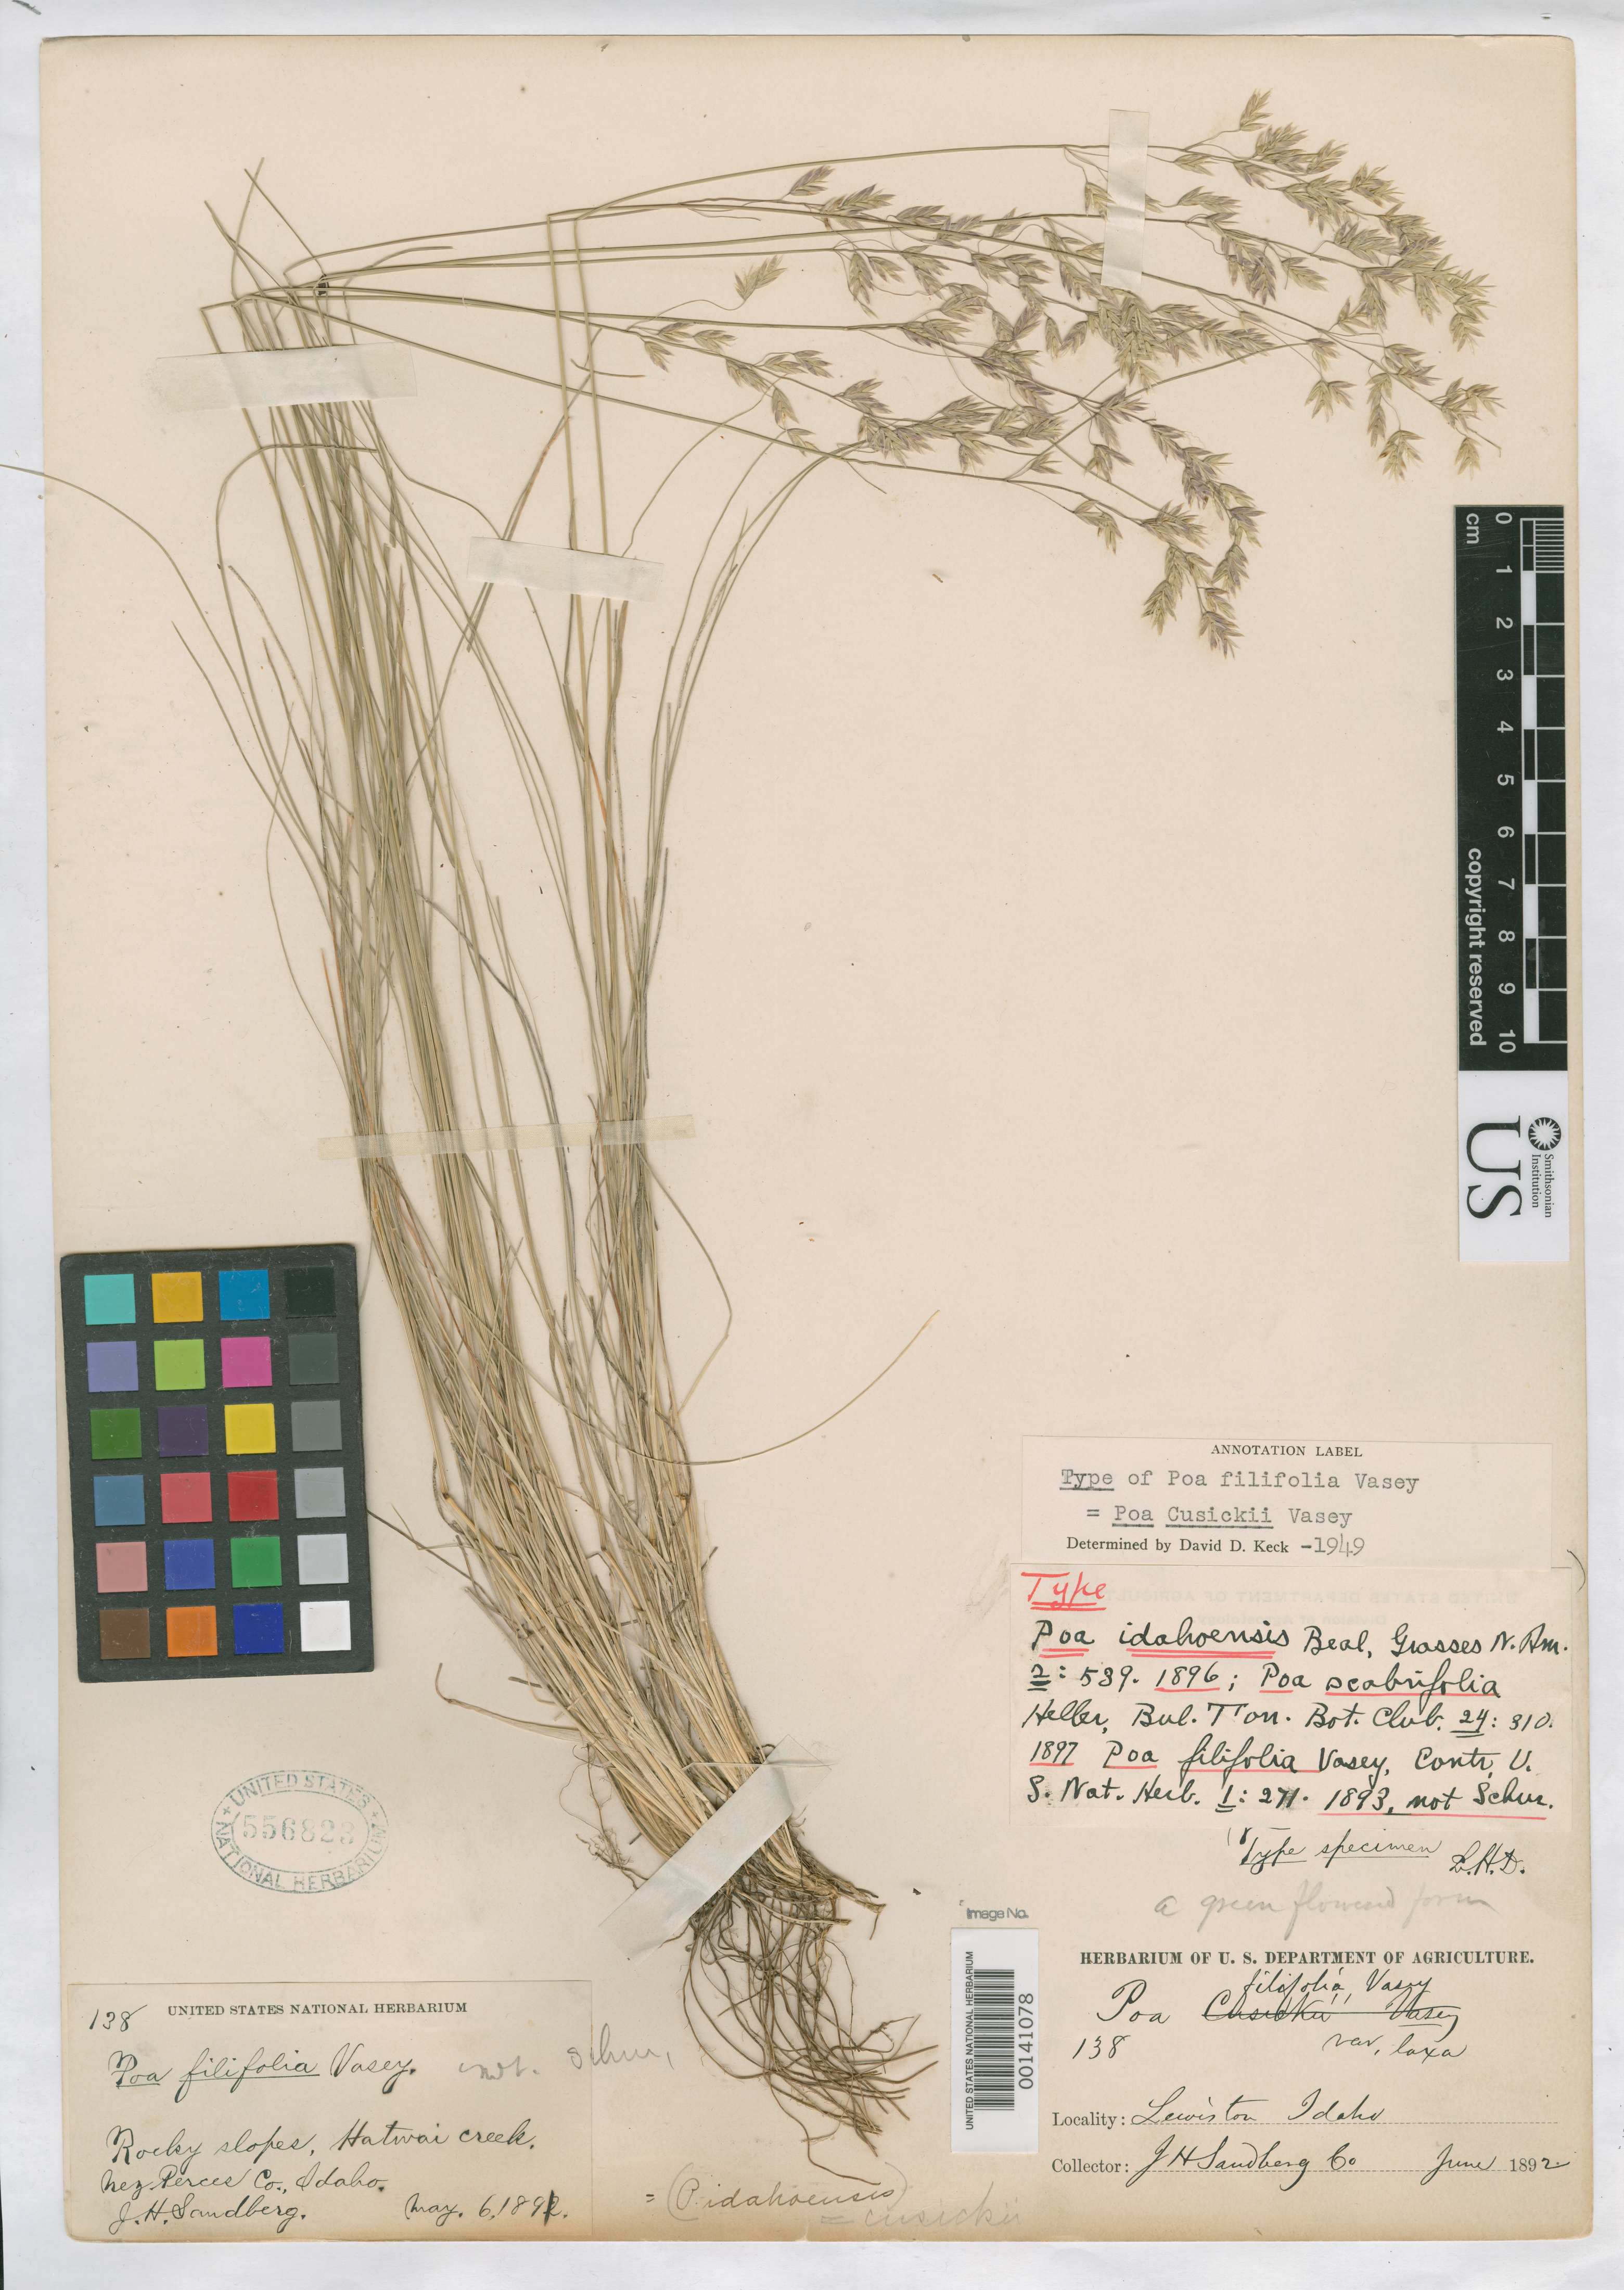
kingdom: Plantae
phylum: Tracheophyta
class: Liliopsida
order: Poales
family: Poaceae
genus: Poa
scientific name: Poa filifolia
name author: Vasey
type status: Lectotype; Type Collection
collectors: J. H. Sandberg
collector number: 138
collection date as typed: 06 May 1892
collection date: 1892-05-06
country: United States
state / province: Idaho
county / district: Nez Perce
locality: Rocky slopes, Hatwai Creek, Nez Perces Co., Idaho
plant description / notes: Protologue, "Type specimen collected by J.H. Sandberg on rocky banks of Hatwai Creek, Nez Perces County, Idaho, in 1892 (No. 138)...." US has 3 sheets apparently matching this citation (all annotated by Vasey?) although there is some confusion as to the date among the labels. This specimen (USNH 556823) was cited by sheet number as "holotype" by Soreng (1991, Syst. Bot. 16: 518). [This specimen is confusingly labeled; one label is "Lewiston Idaho / June 1892", other label is "Rocky slopes, Hatwai creek, Nez Perces Co. Idaho / May 6, 1892 ("corrected" to 1891?)]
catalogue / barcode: US 556823